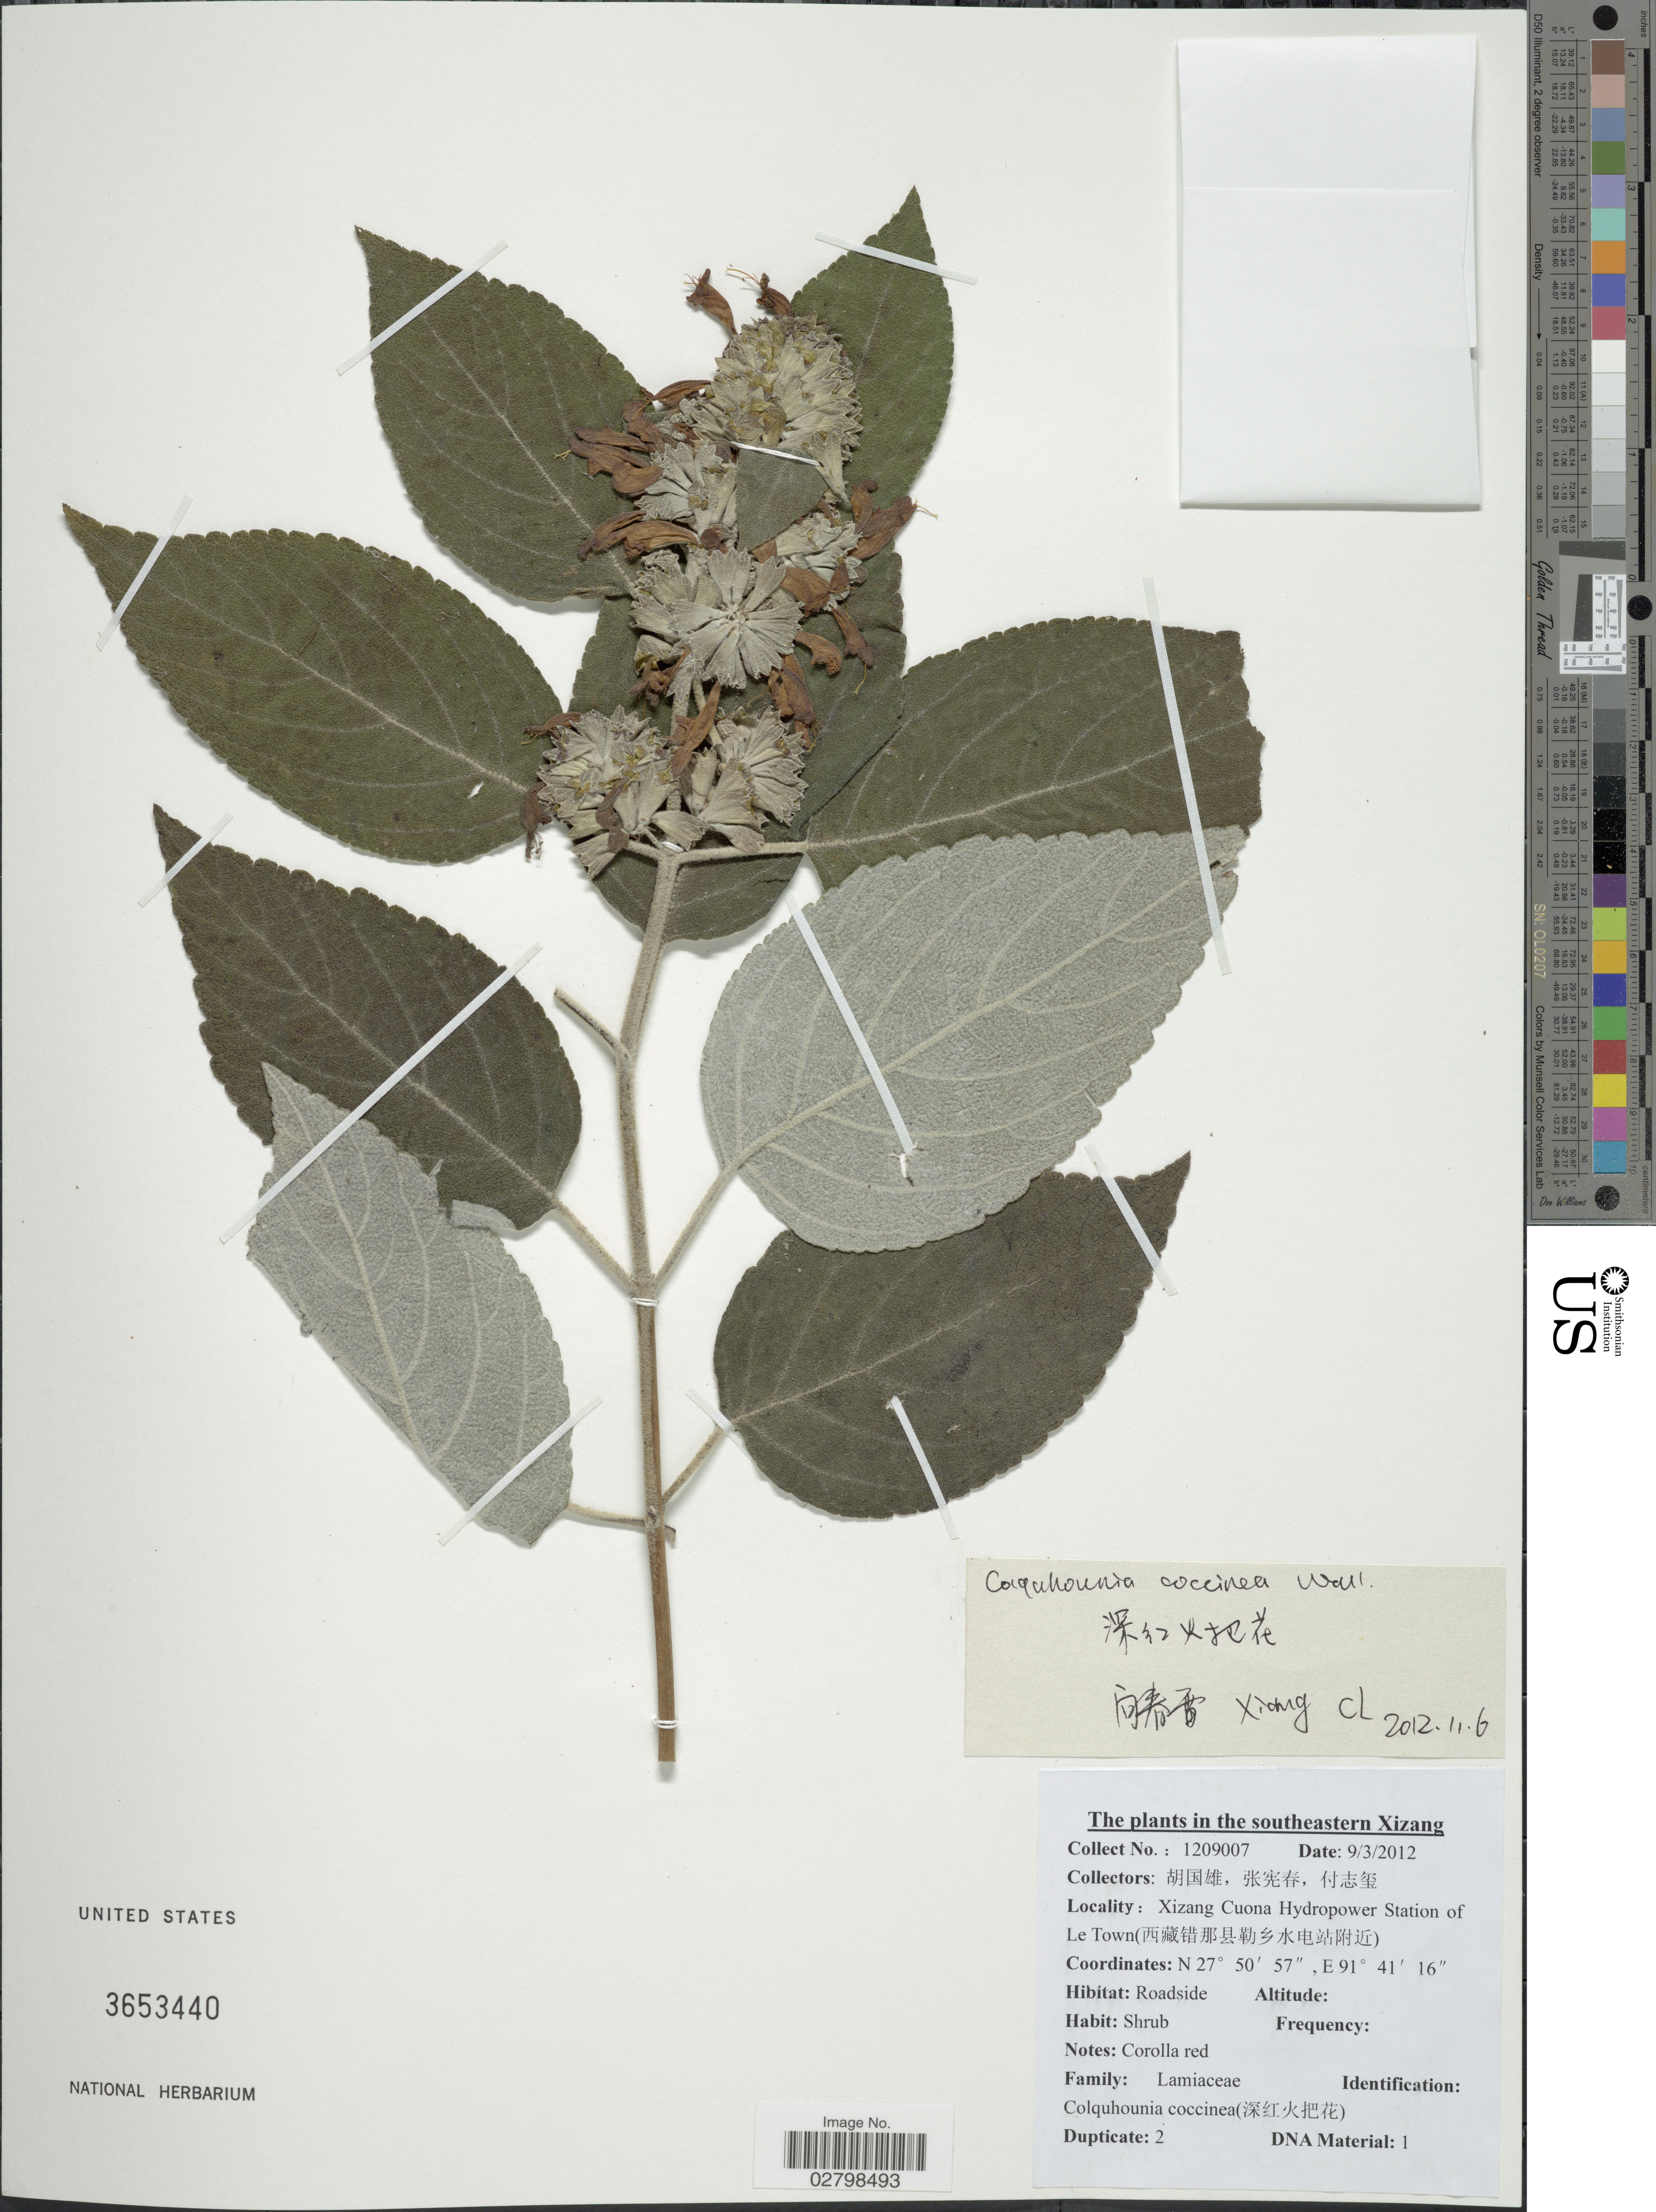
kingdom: Plantae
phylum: Tracheophyta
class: Magnoliopsida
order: Lamiales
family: Lamiaceae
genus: Colquhounia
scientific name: Colquhounia coccinea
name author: Wall.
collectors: Collector illegible, Collector illegible & Collector illegible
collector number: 1209007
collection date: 2012-03-09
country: China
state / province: Xizang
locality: The southeastern Xizang. Xizang Cuona Hydropower Station of Le Town.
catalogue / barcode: US 3653440